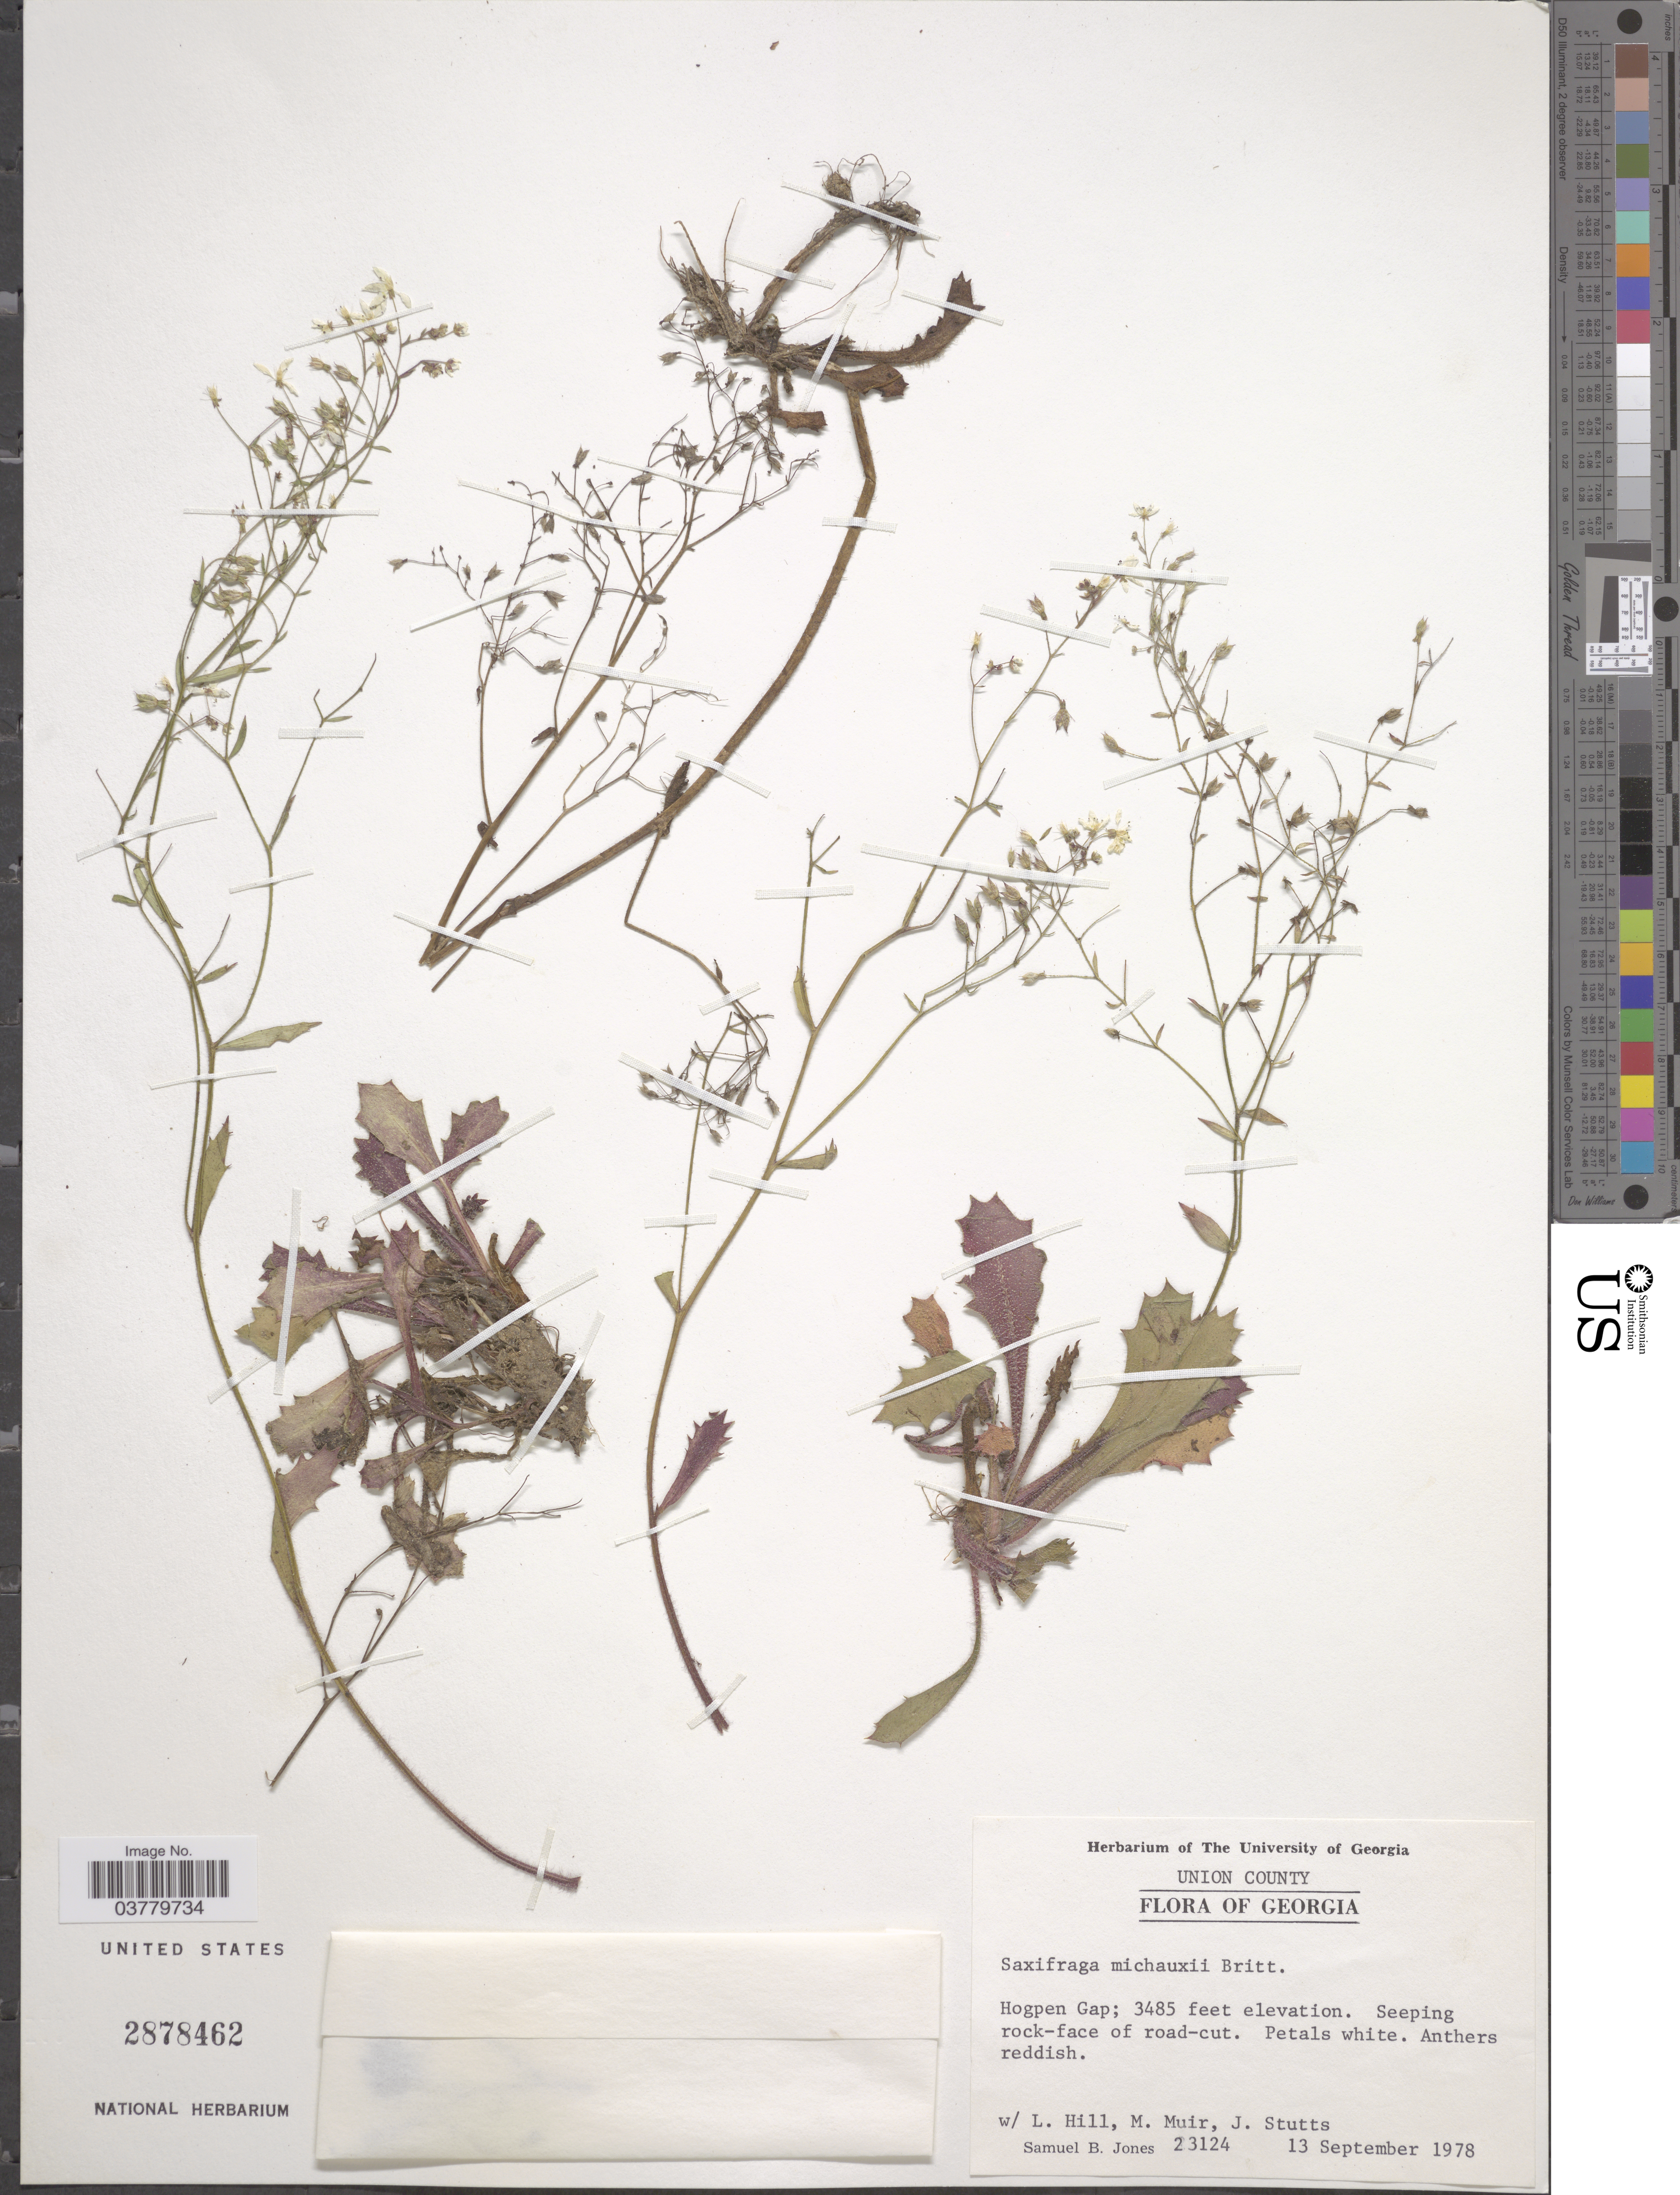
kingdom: Plantae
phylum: Tracheophyta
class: Magnoliopsida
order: Saxifragales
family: Saxifragaceae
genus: Micranthes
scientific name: Micranthes petiolaris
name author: (Raf.) Bush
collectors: S. B. Jones, L. Hill, M. Muir & J. Stutts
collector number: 23124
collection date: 1978-09-13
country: United States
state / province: Georgia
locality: Union County. Hogpen Gap.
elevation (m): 1062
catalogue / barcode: US 2878462